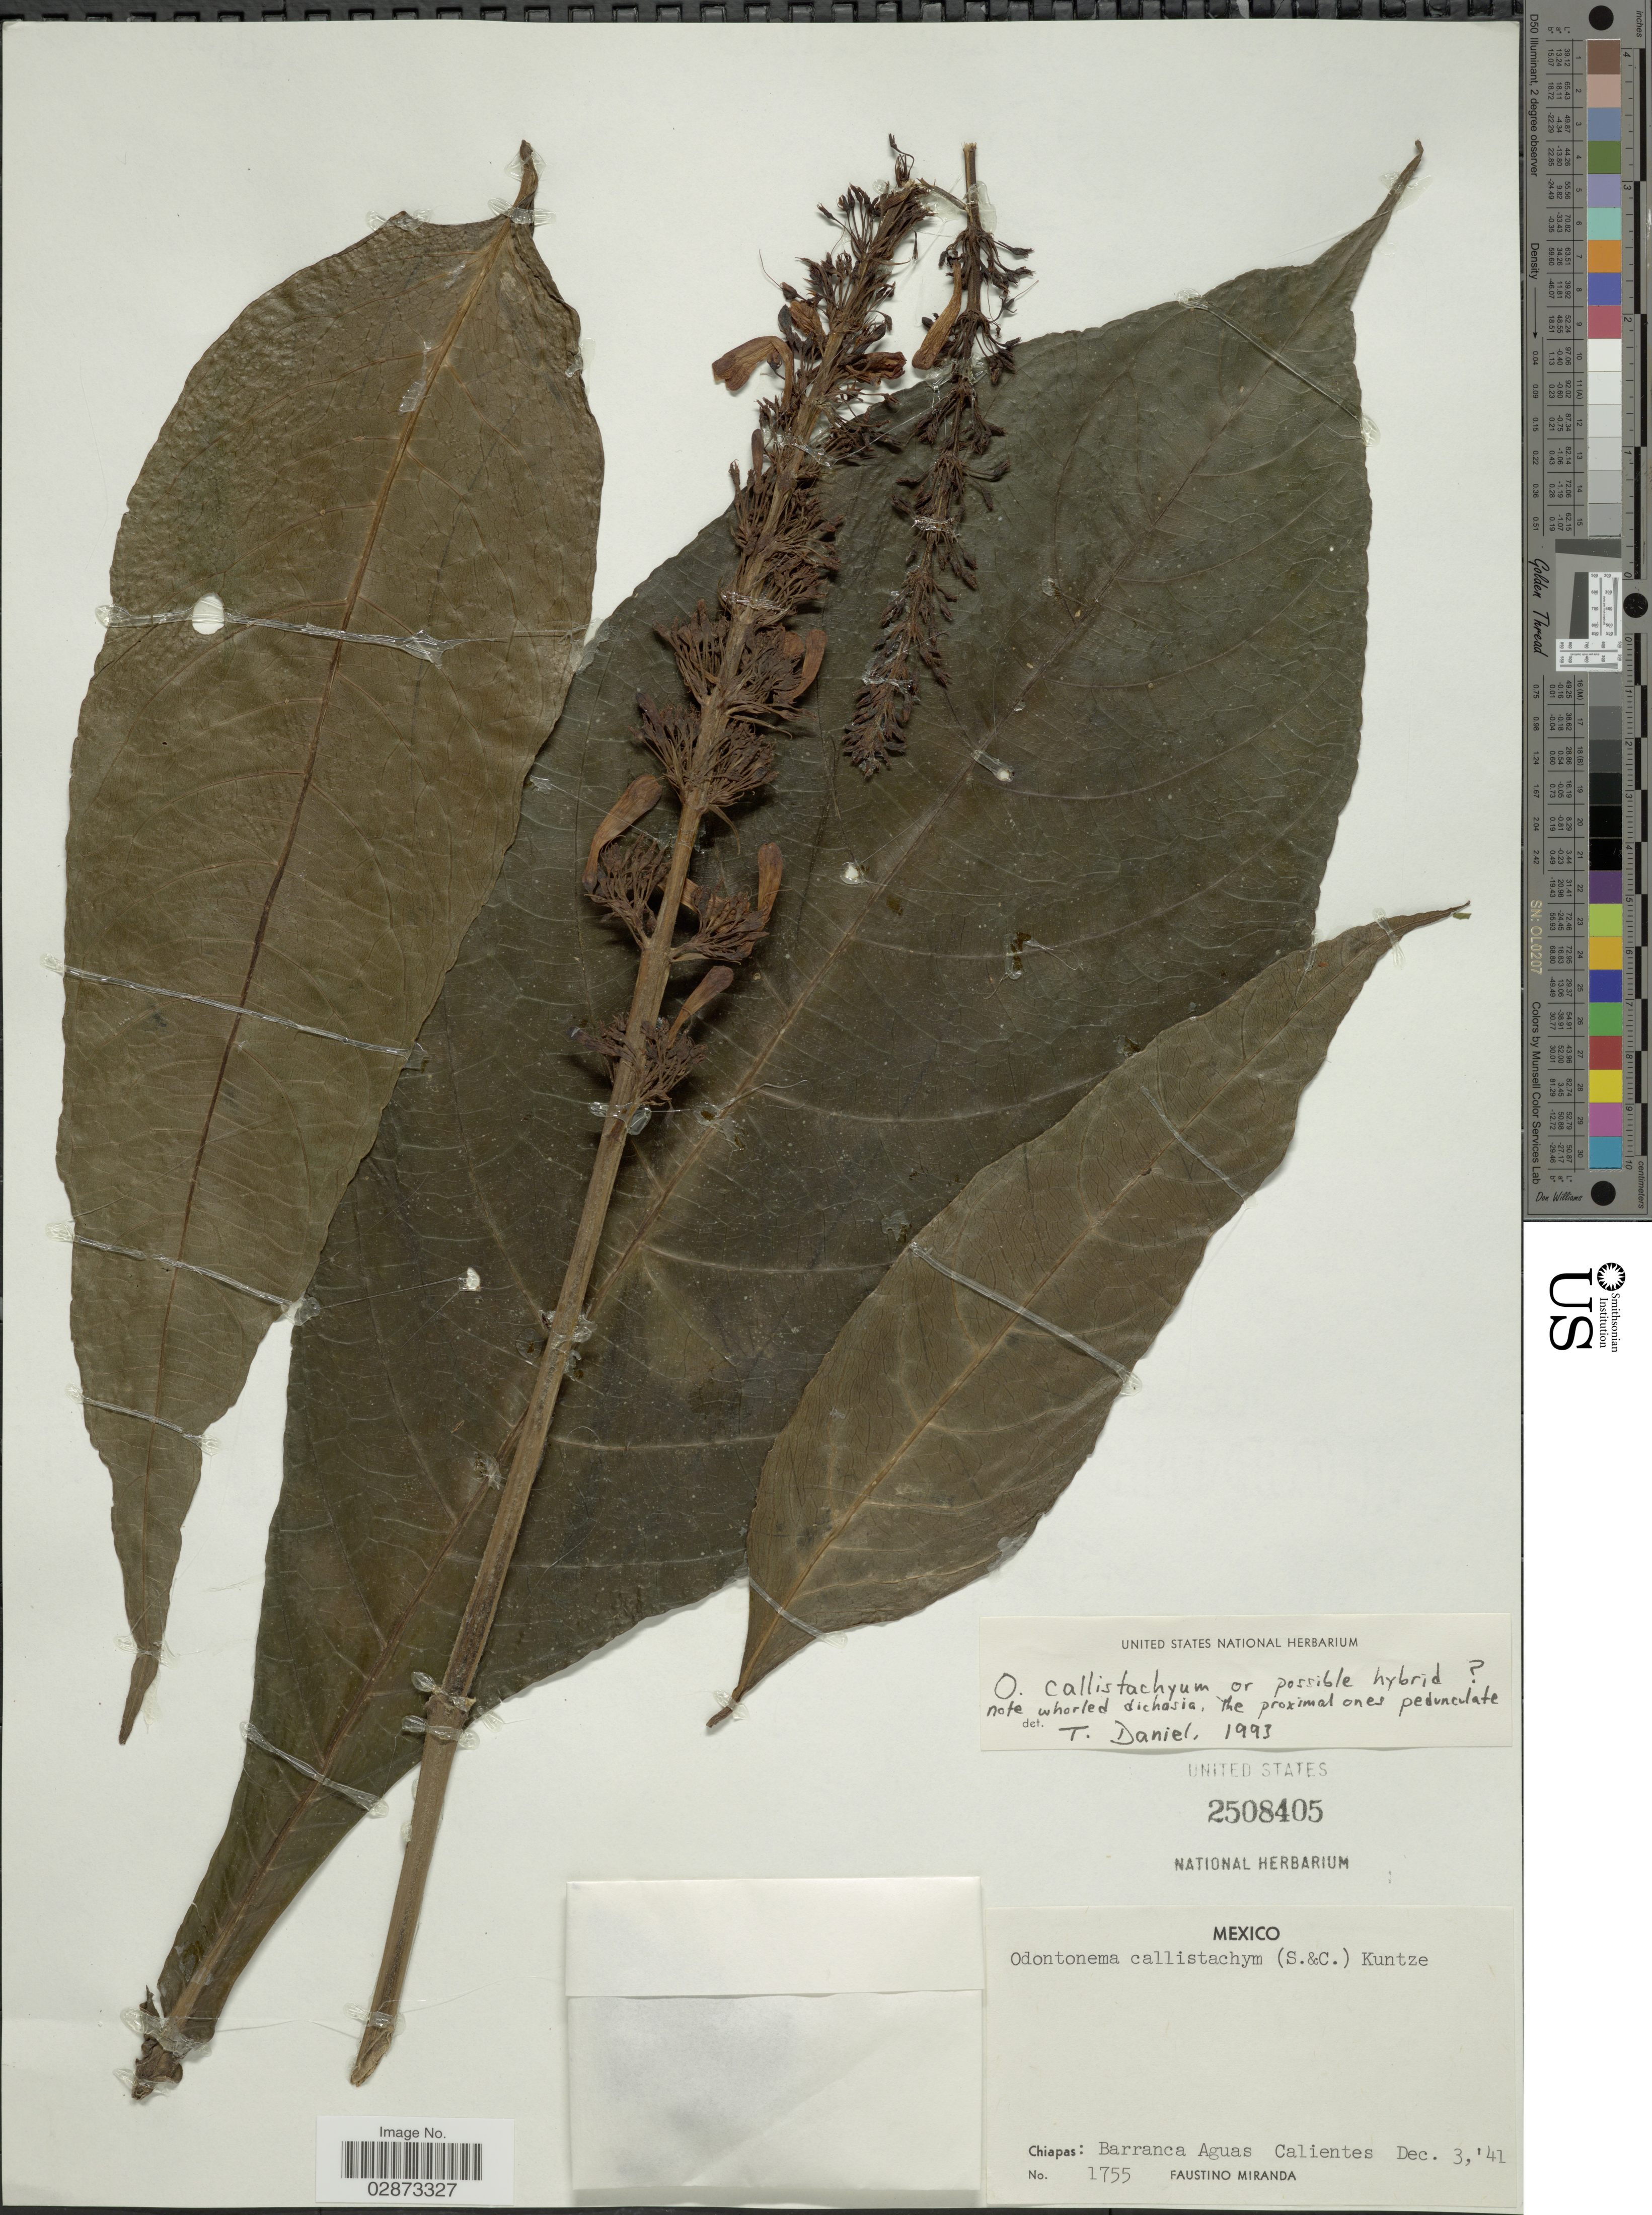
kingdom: Plantae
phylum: Tracheophyta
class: Magnoliopsida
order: Lamiales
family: Acanthaceae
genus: Odontonema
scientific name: Odontonema callistachyum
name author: (Schltdl. & Cham.) Kuntze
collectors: F. Miranda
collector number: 1755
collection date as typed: Transcribed d/m/y: 3/12/41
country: Mexico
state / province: Chiapas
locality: Barranca Aguas Calientes.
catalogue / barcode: US 2508405